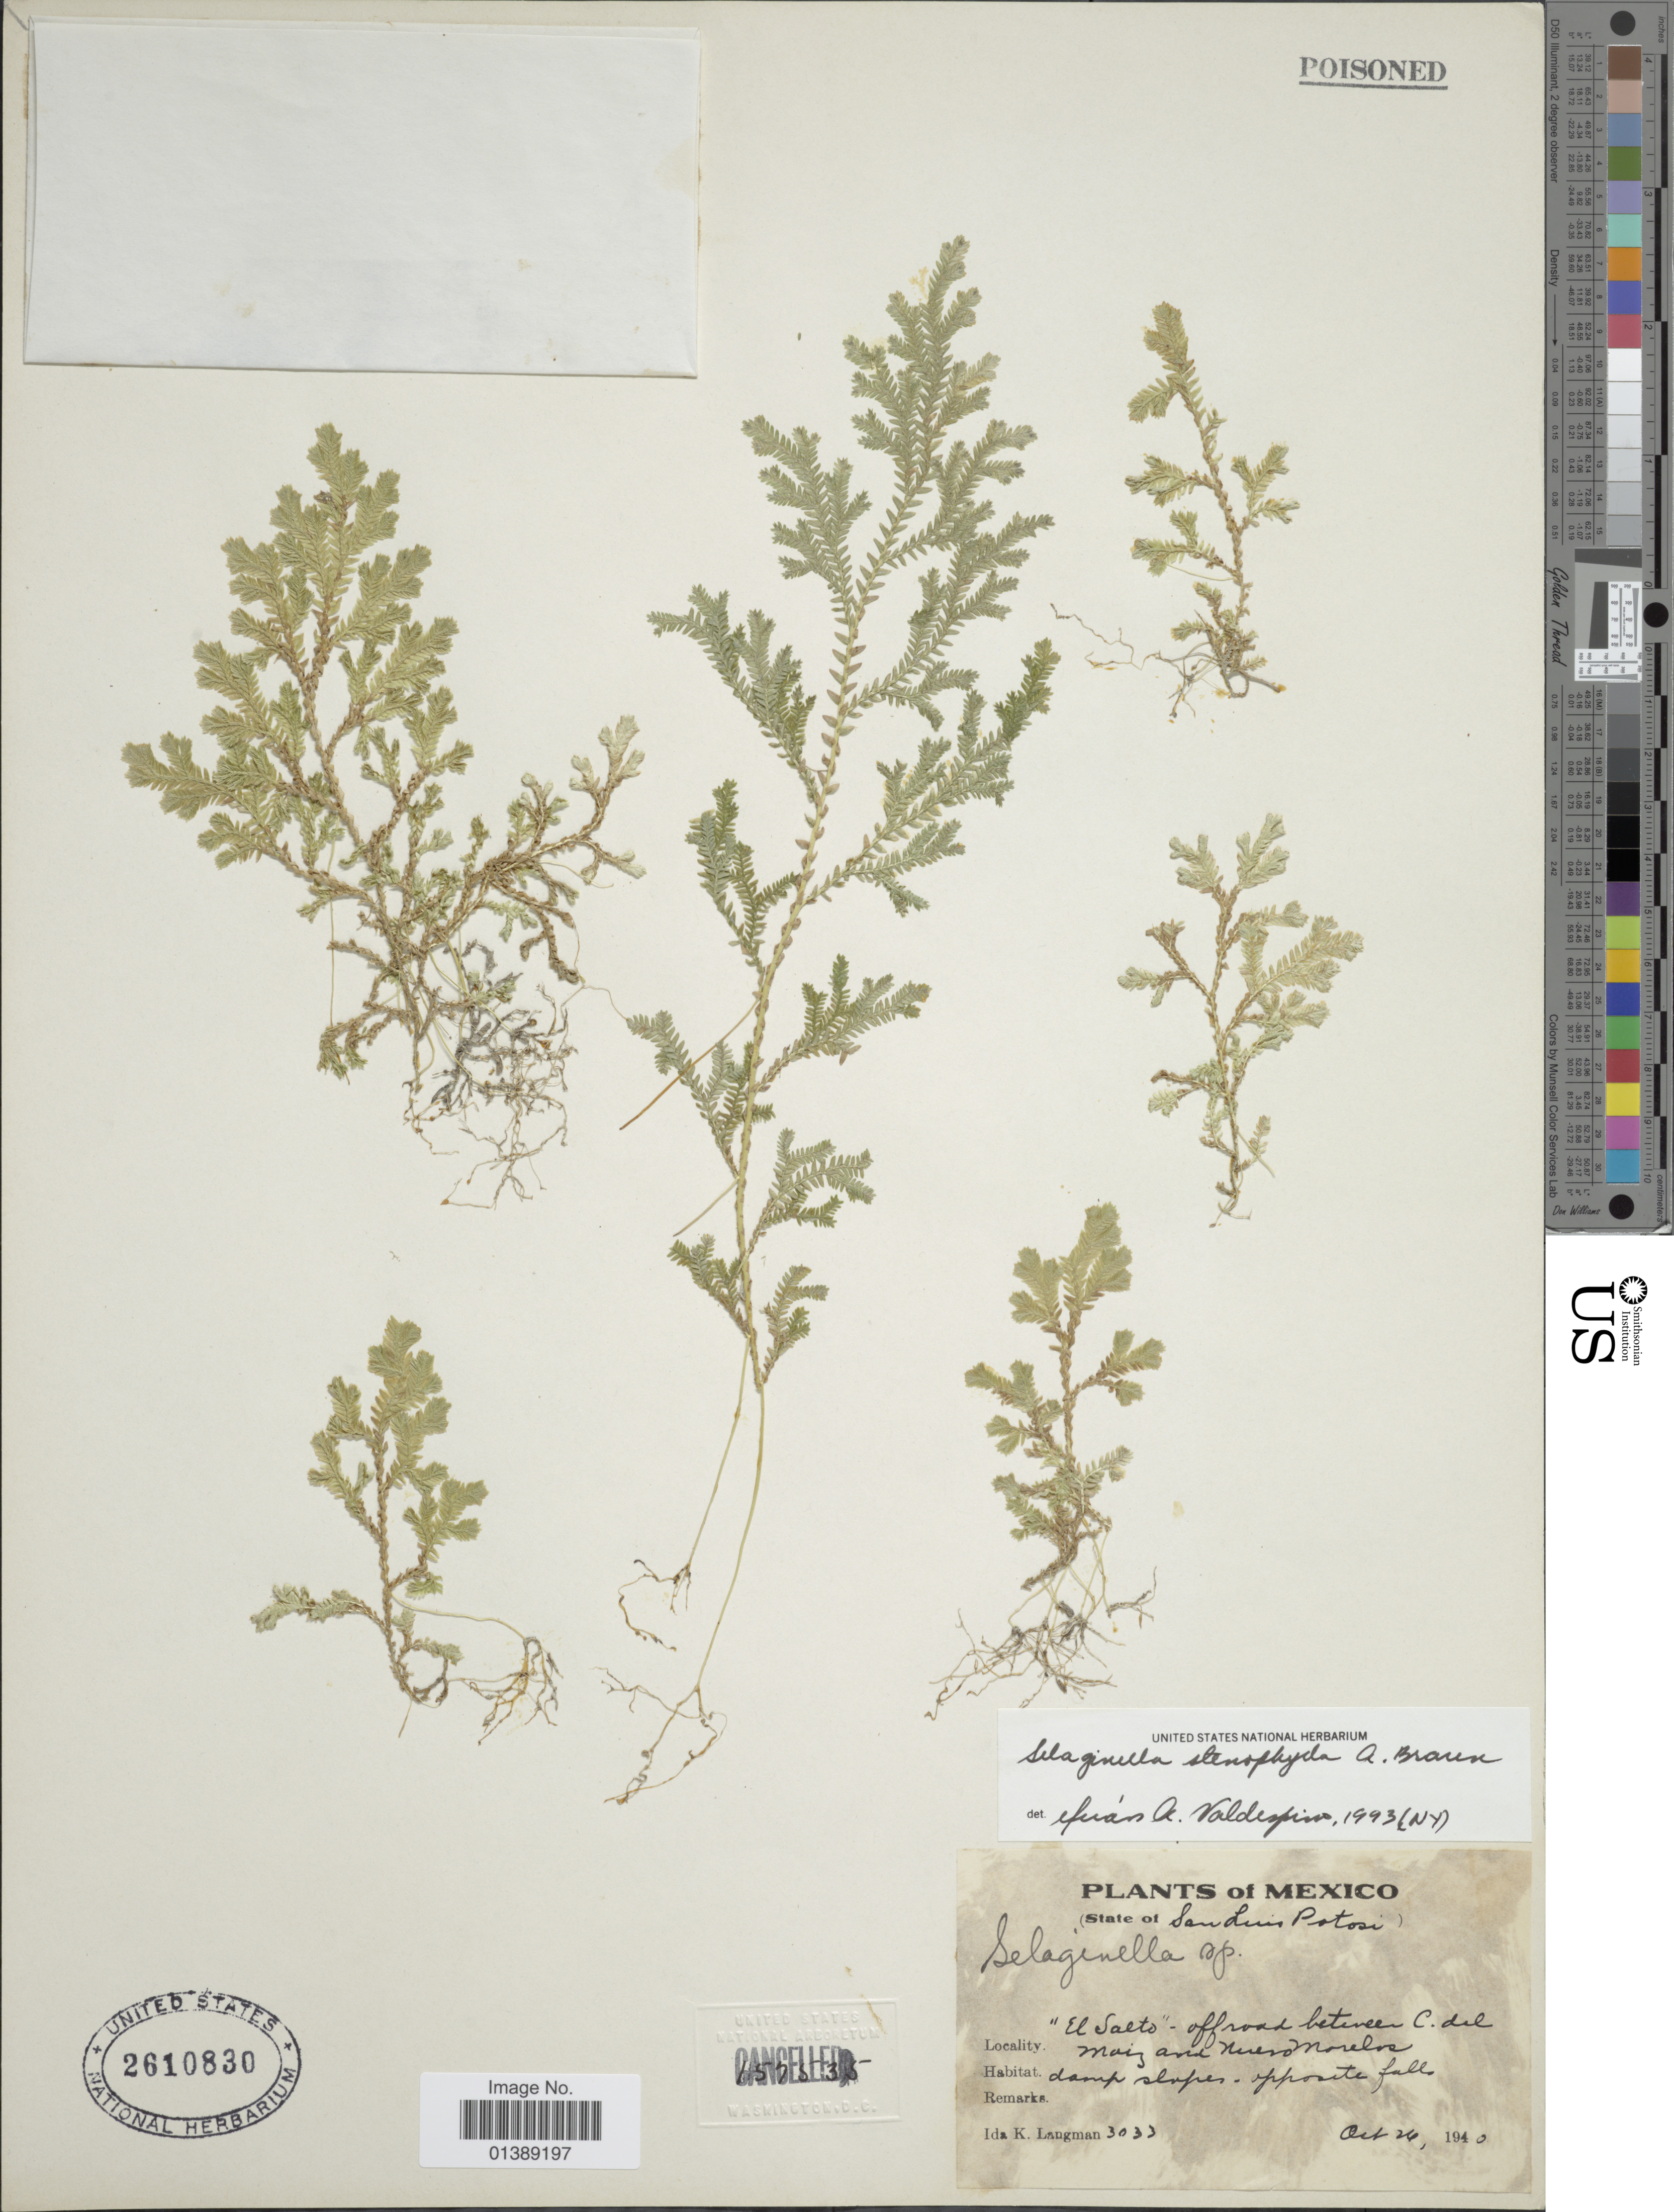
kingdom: Plantae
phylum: Tracheophyta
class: Lycopodiopsida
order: Selaginellales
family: Selaginellaceae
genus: Selaginella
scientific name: Selaginella stenophylla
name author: A. Braun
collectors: I. K. Langman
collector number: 3033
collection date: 1940-10-26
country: Mexico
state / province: San Luis Potosí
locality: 'El Salto' - off road between C. del Maiz and Nuevo Morelos.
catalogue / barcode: US 2610830